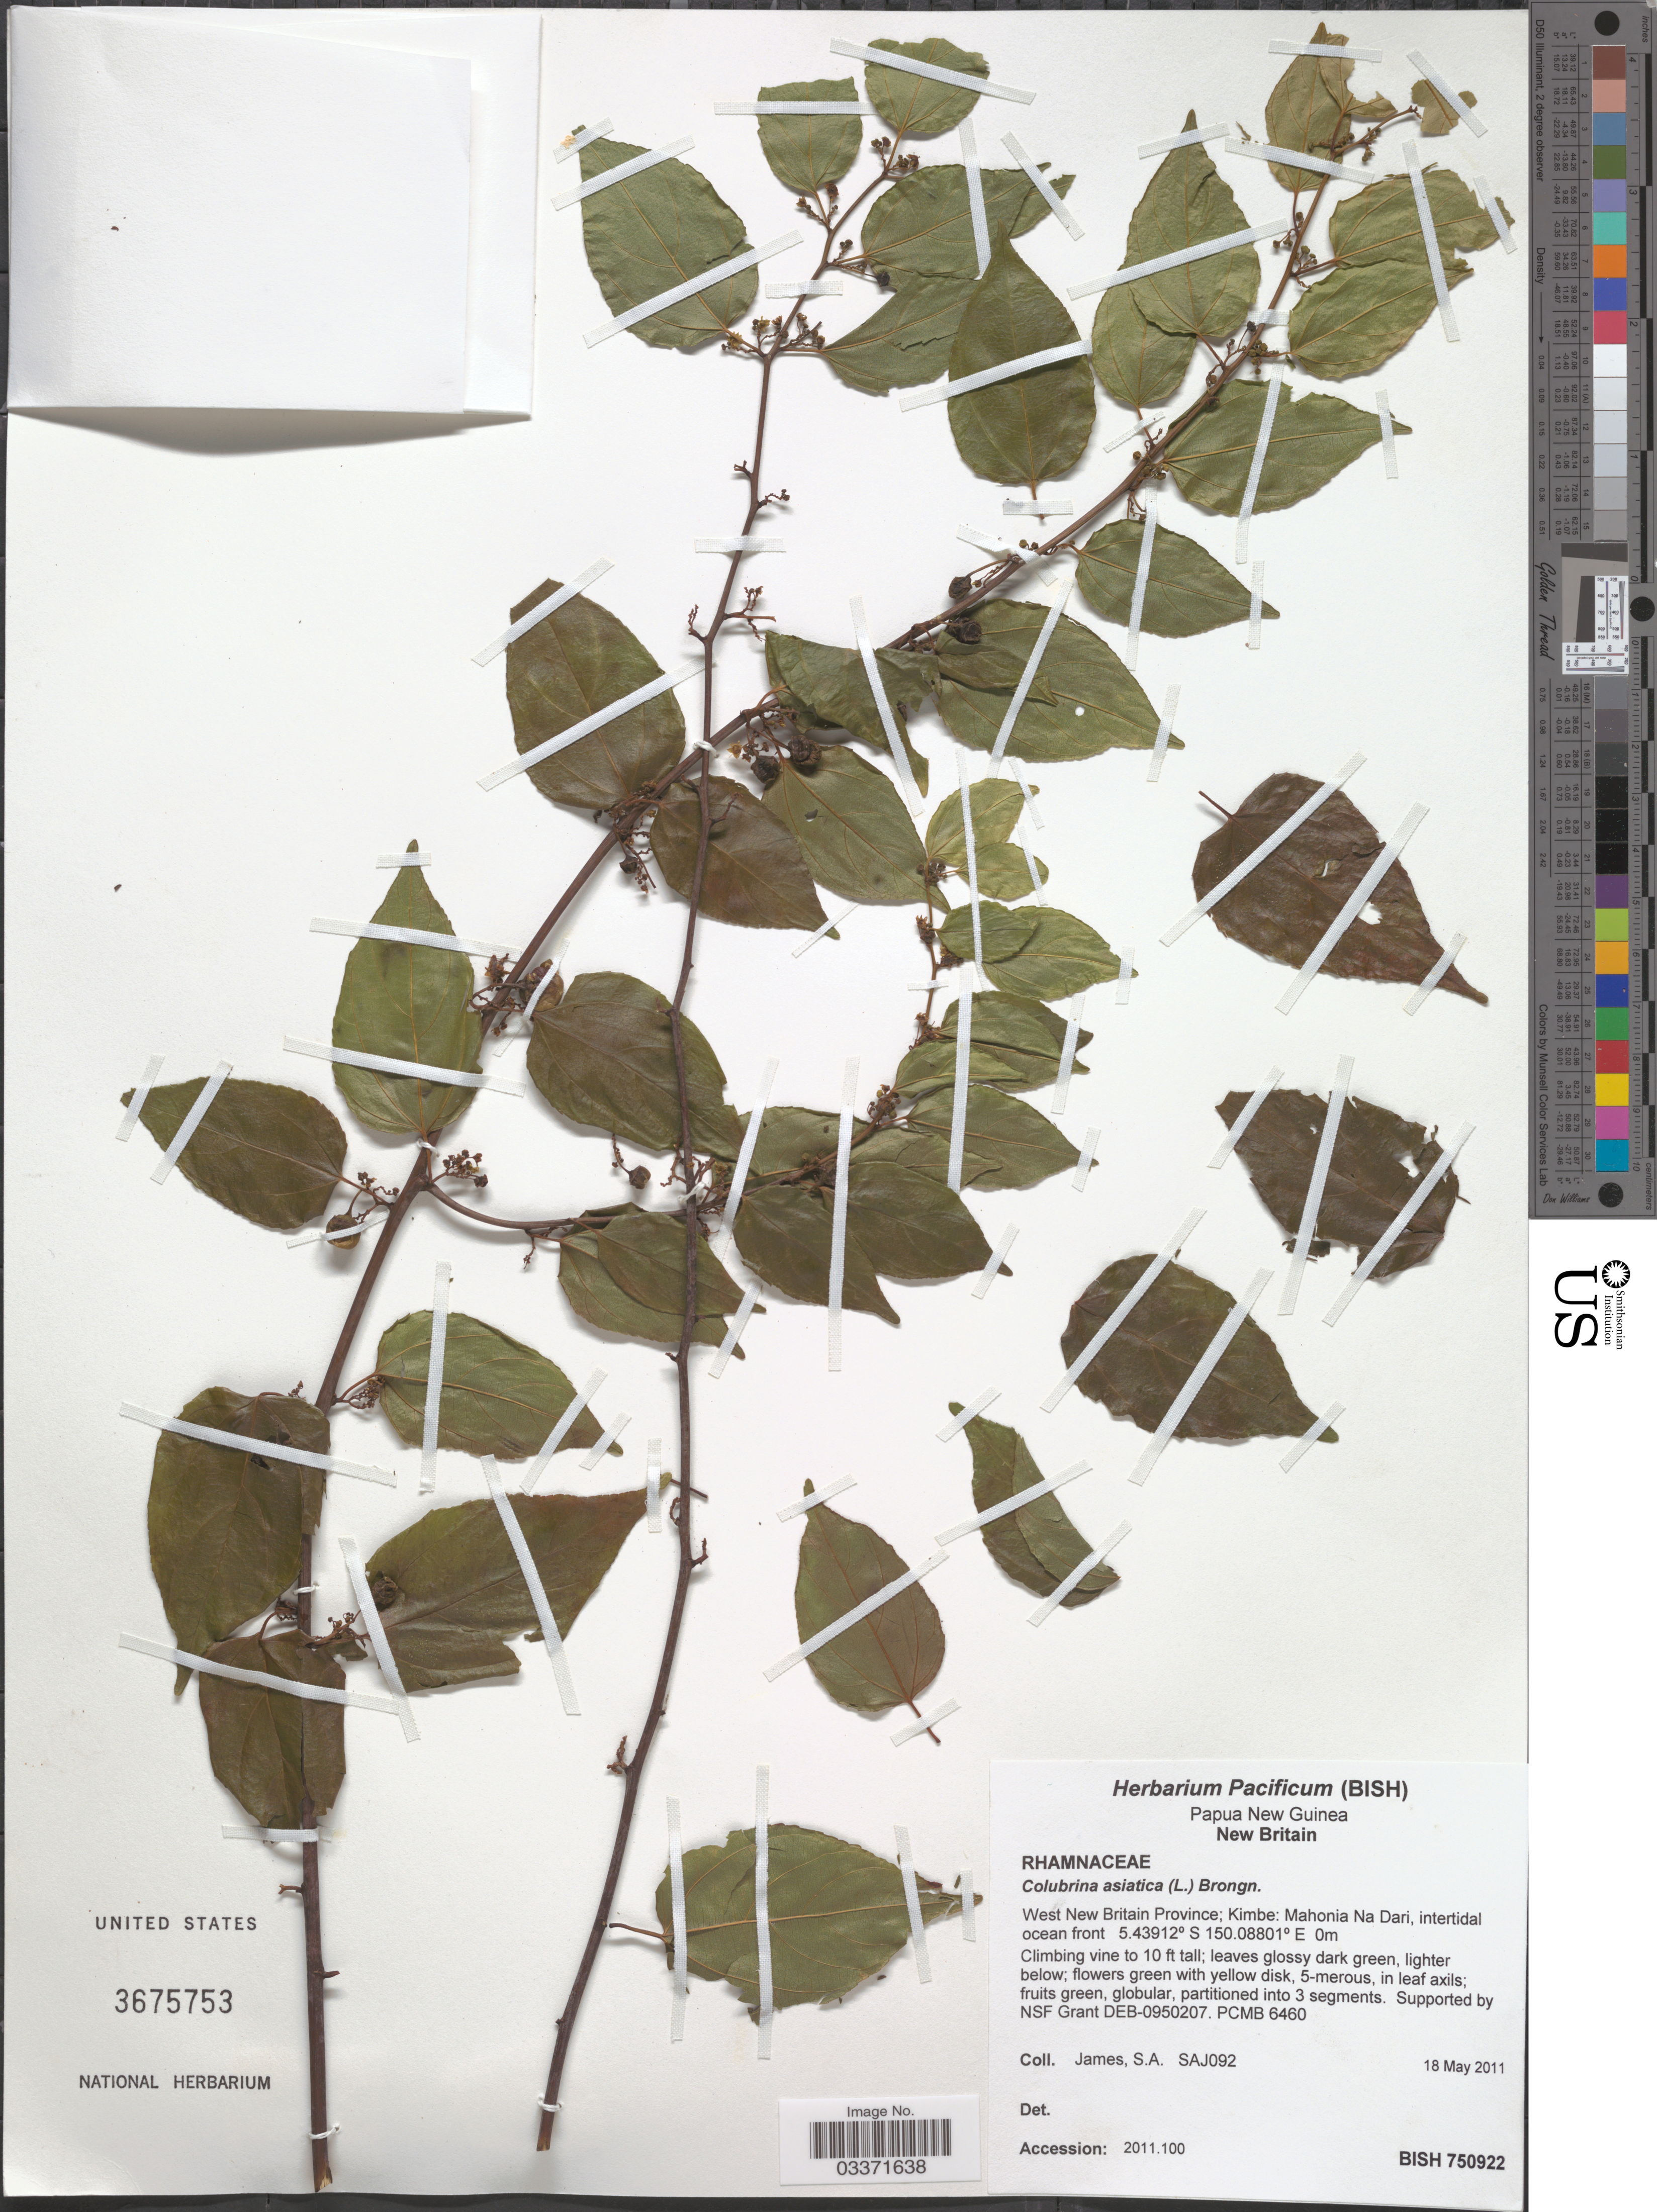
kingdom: Plantae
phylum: Tracheophyta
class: Magnoliopsida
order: Rosales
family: Rhamnaceae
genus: Colubrina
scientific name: Colubrina asiatica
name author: (L.) Brongn.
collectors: S. James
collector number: SAJ092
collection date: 2011-05-18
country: Papua New Guinea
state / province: West New Britain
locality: New Britain, West New Britain Province; Kimbe: Mahonia Na Dari, intertidal ocean front.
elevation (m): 0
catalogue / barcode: US 3675753